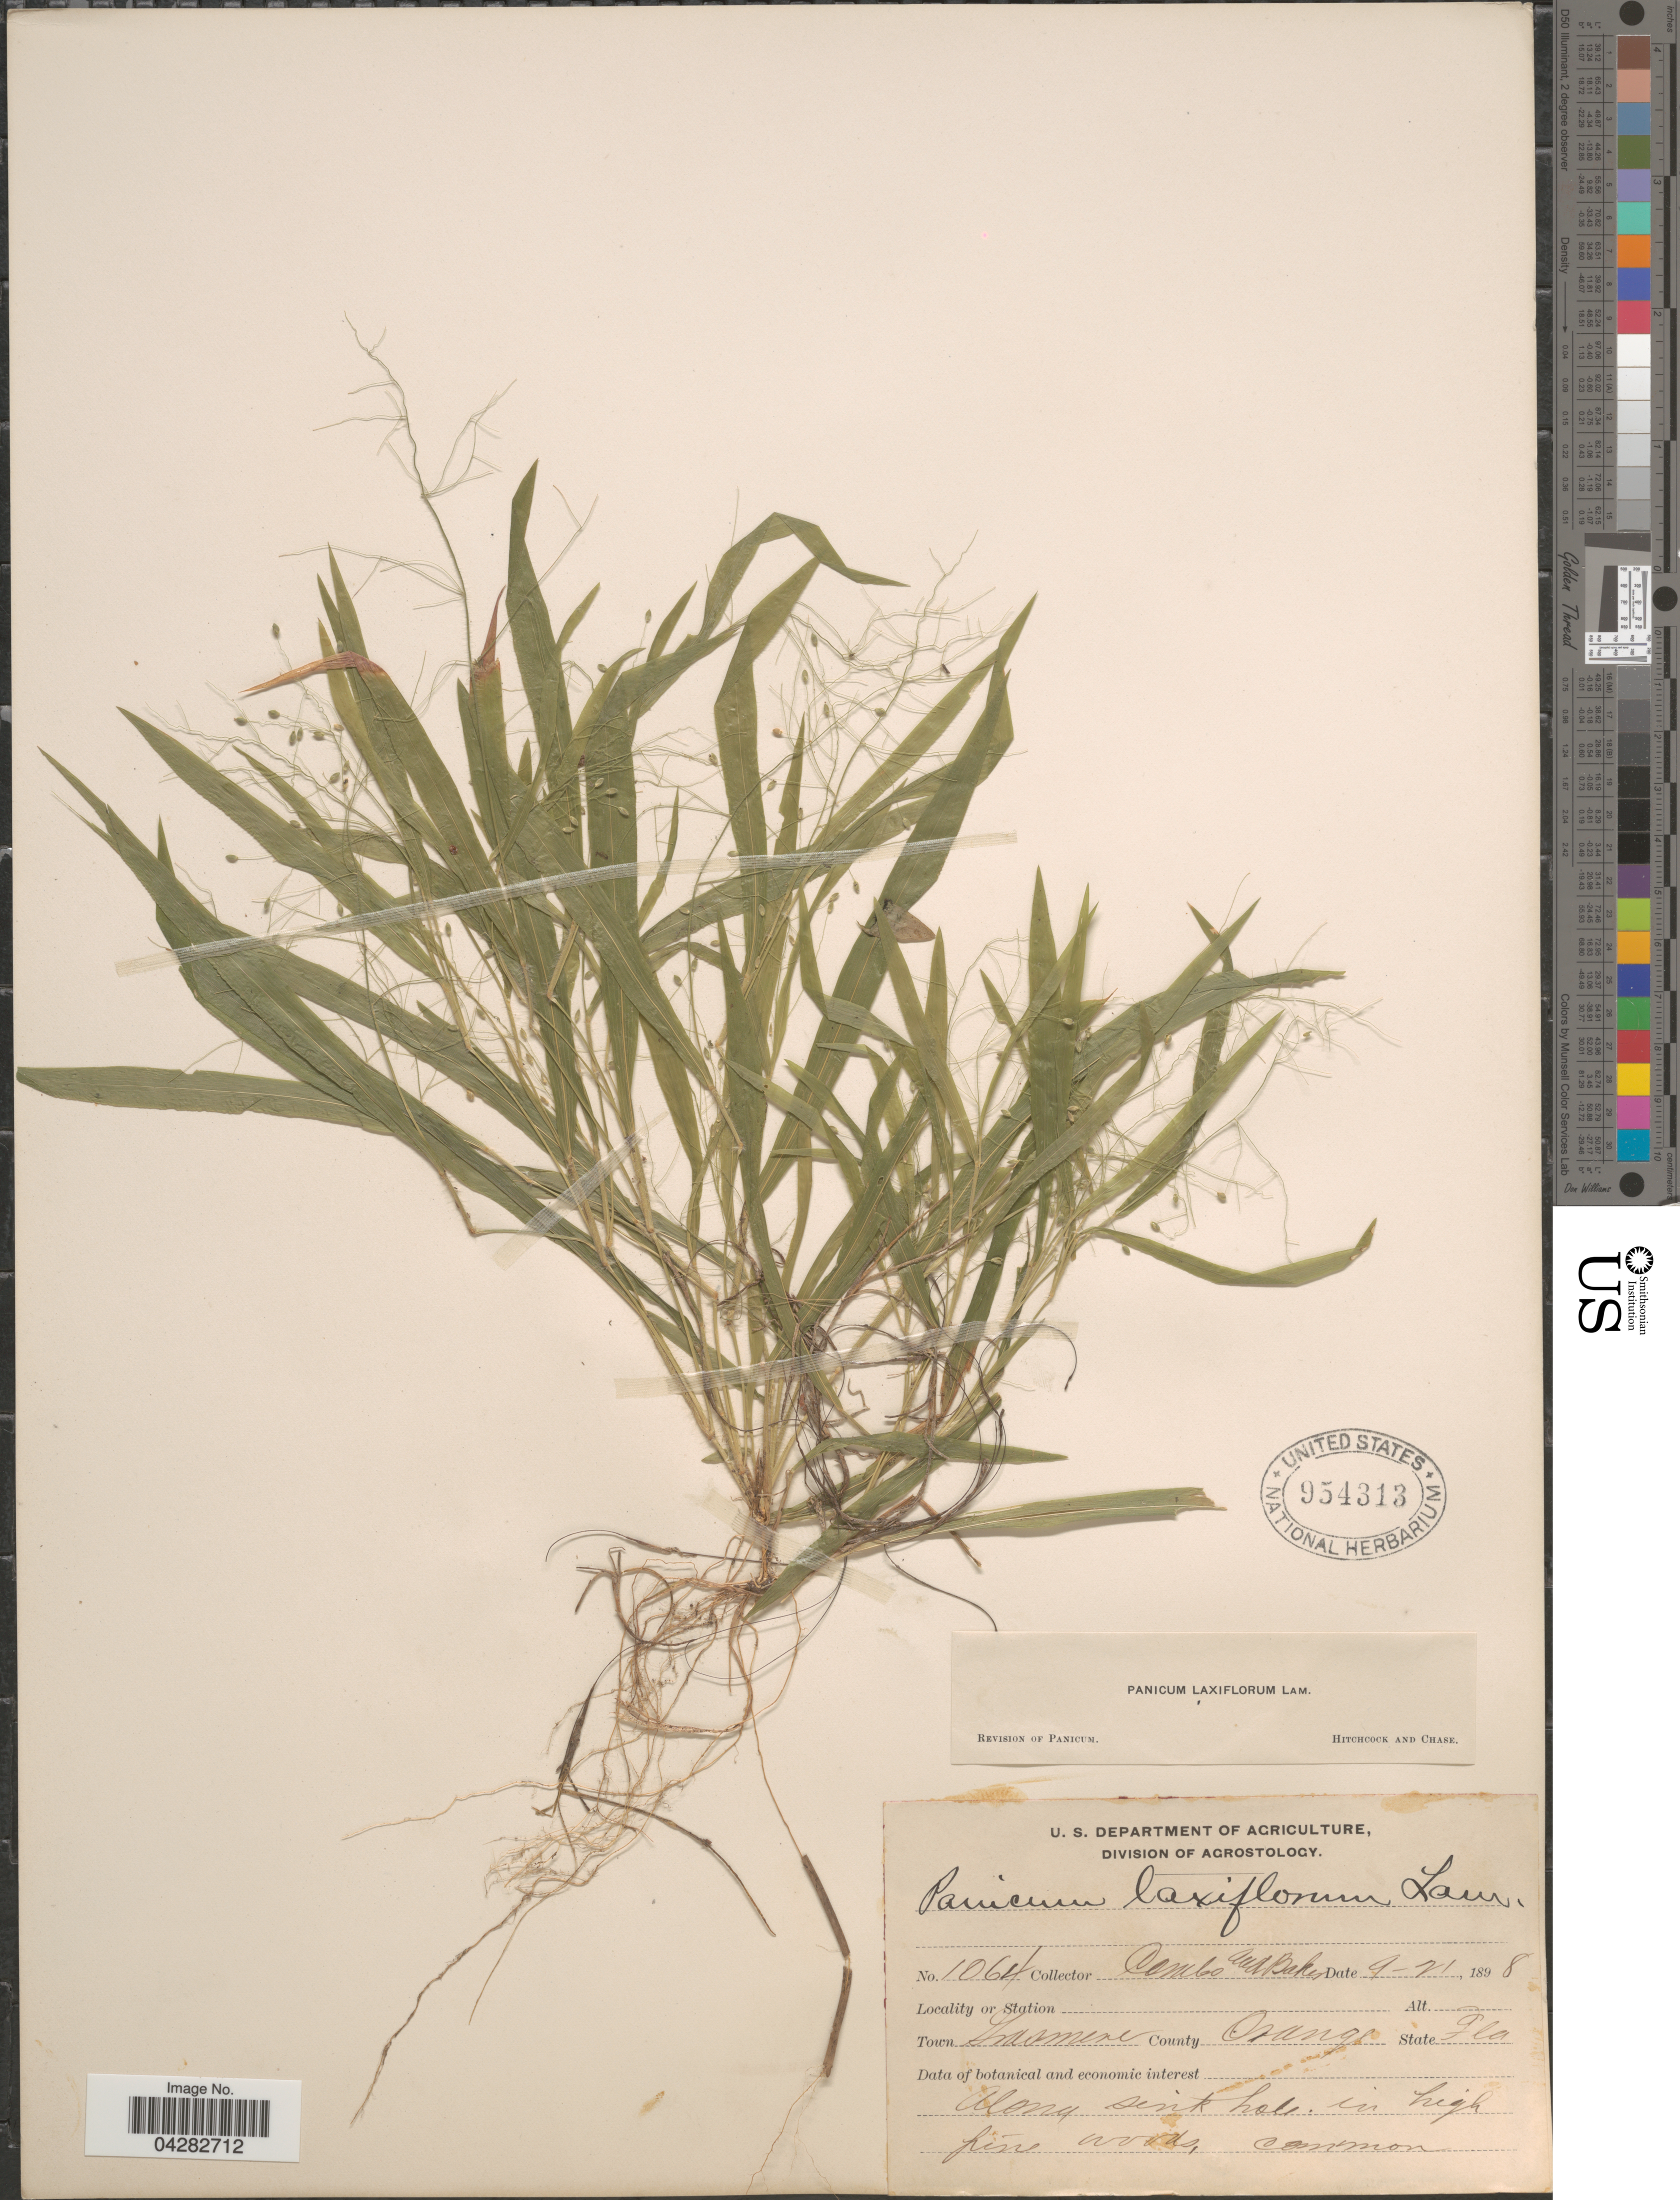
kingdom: Plantae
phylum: Tracheophyta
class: Liliopsida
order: Poales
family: Poaceae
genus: Dichanthelium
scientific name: Dichanthelium laxiflorum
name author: (Lam.) Gould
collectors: -. Combs & -- Baker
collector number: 1064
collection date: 1898-09-21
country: United States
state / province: Florida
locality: Town Grasmere. County Orange. Along sink hole.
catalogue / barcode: US 954313